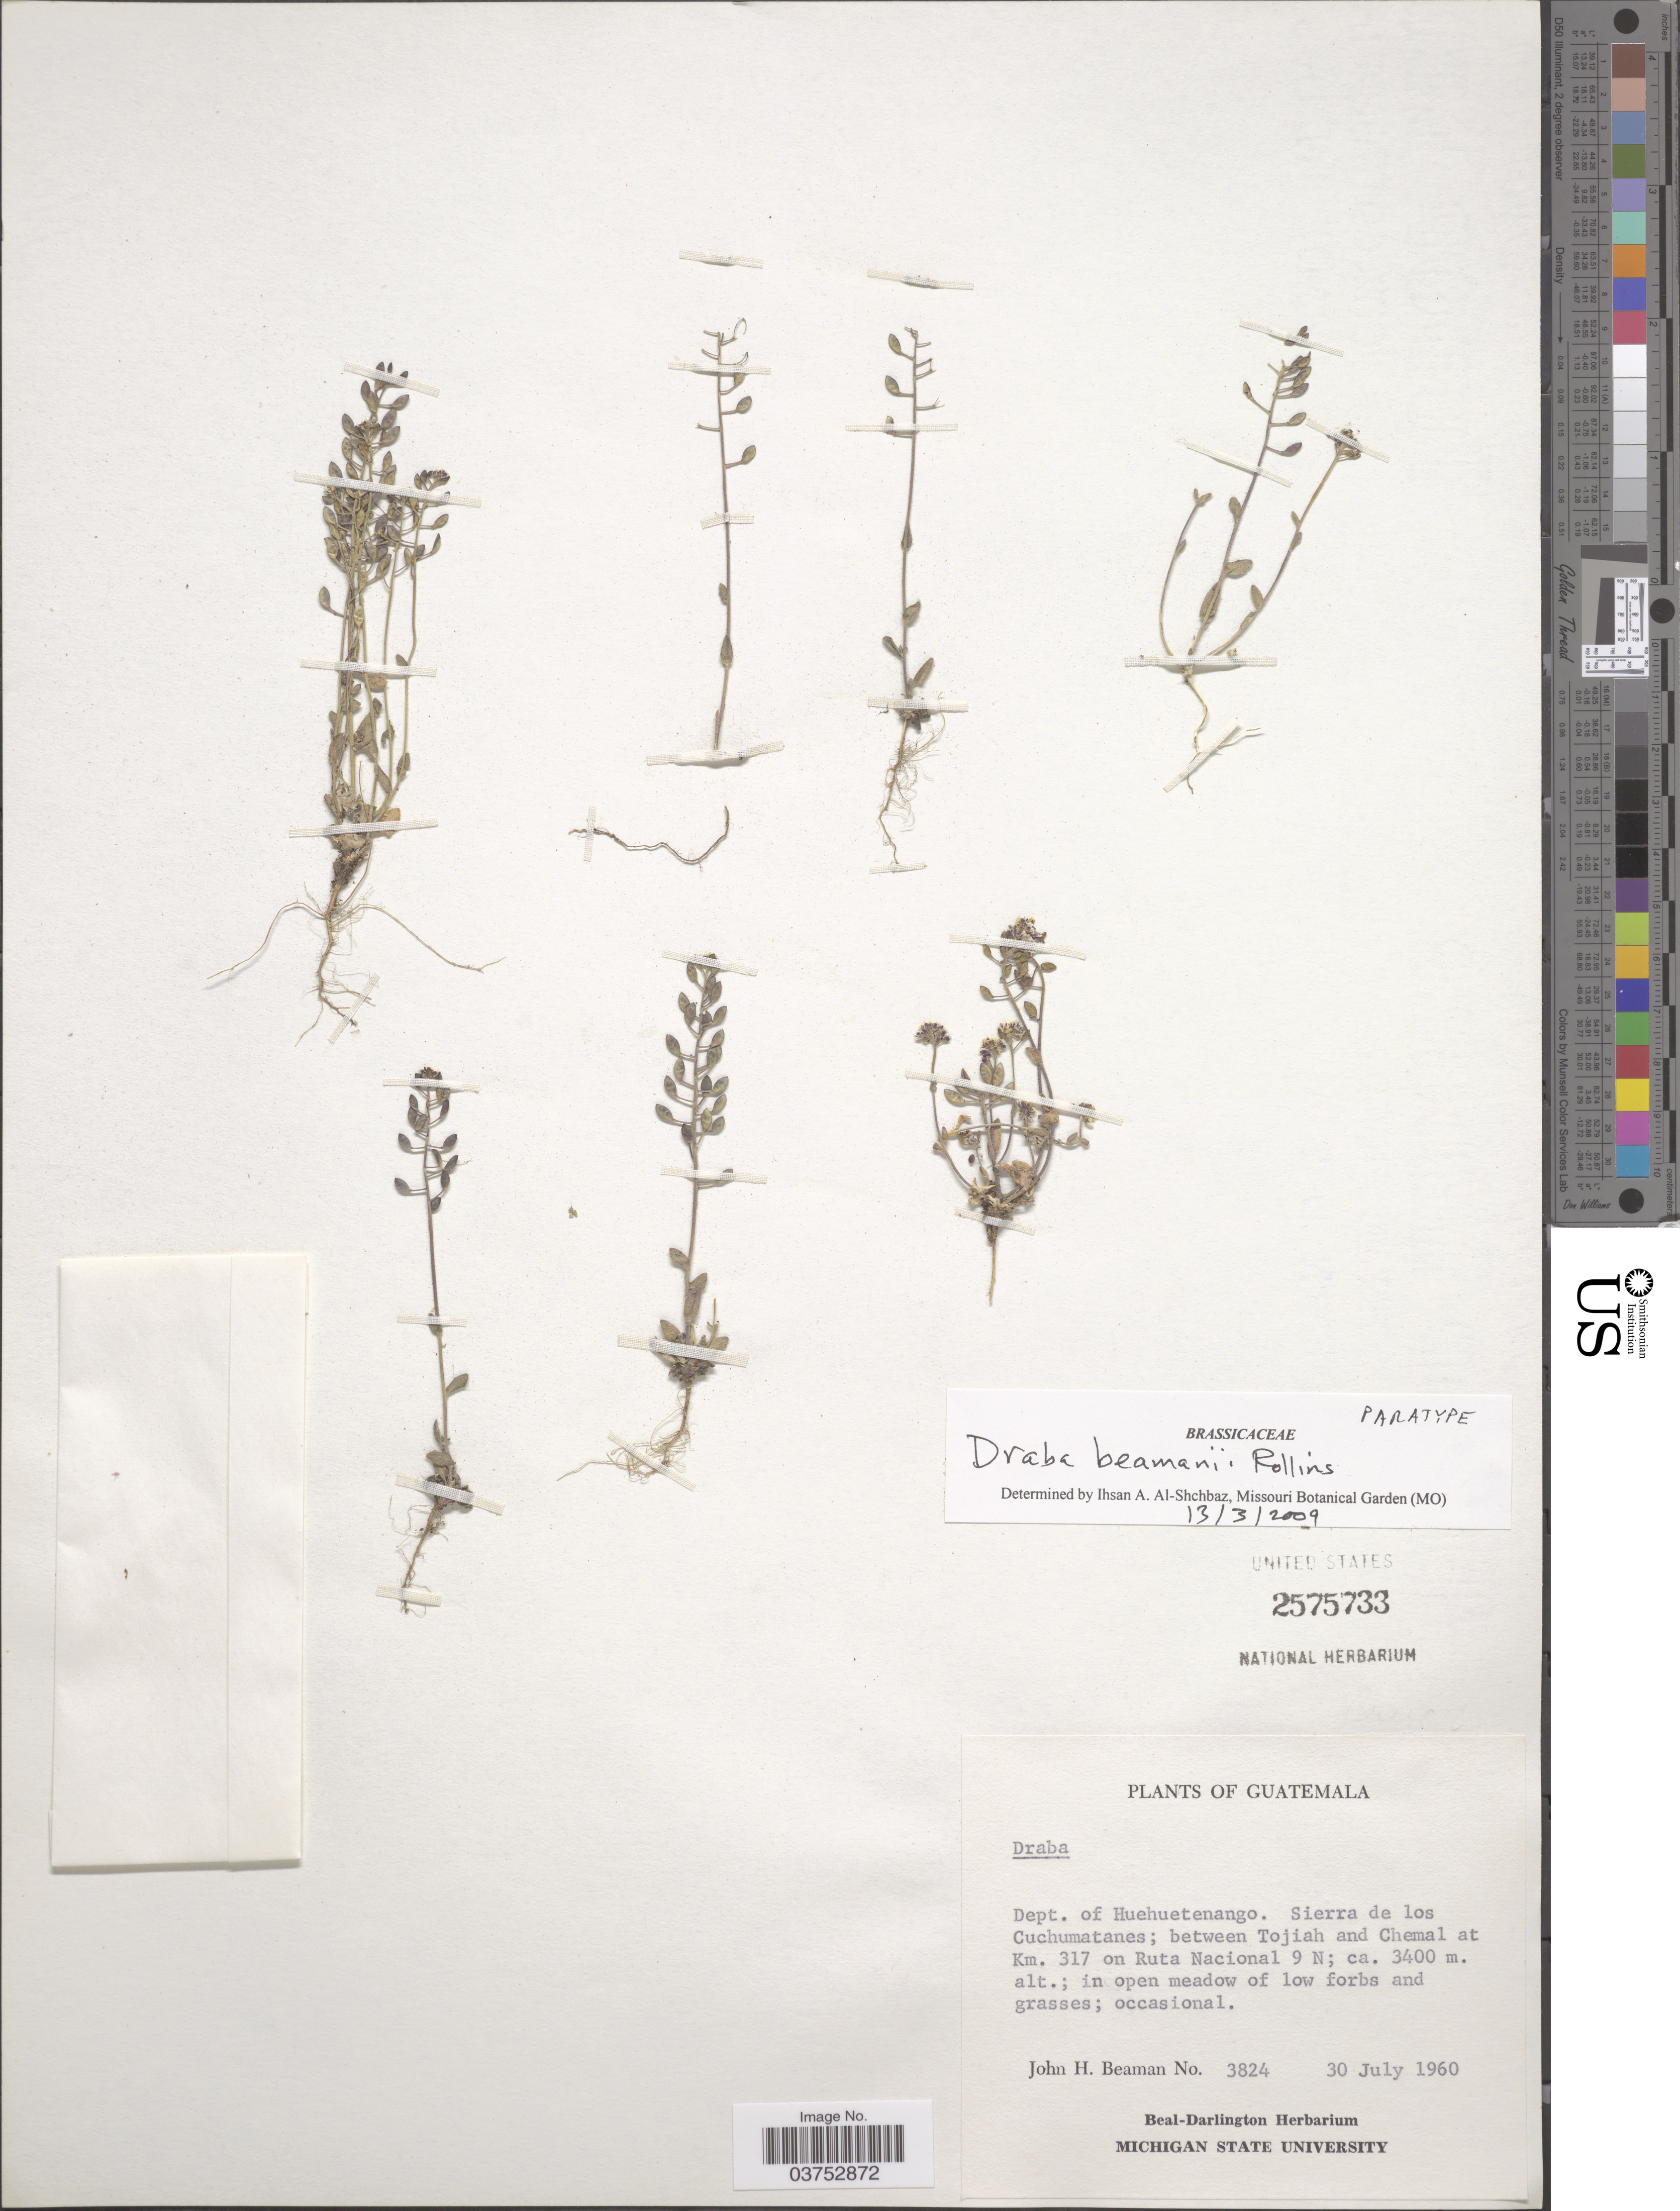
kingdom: Plantae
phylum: Tracheophyta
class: Magnoliopsida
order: Brassicales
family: Brassicaceae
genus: Draba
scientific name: Draba beamanii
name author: Rollins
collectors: J. H. Beaman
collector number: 3824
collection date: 1960-07-30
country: Guatemala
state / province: Huehuetenango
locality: Dept. of Huehuetenango. Sierra de los Cuchumatanes; between Tojiah and Chemal at Km. 317 on Ruta Nacional 9 N.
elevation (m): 3400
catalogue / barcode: US 2575733